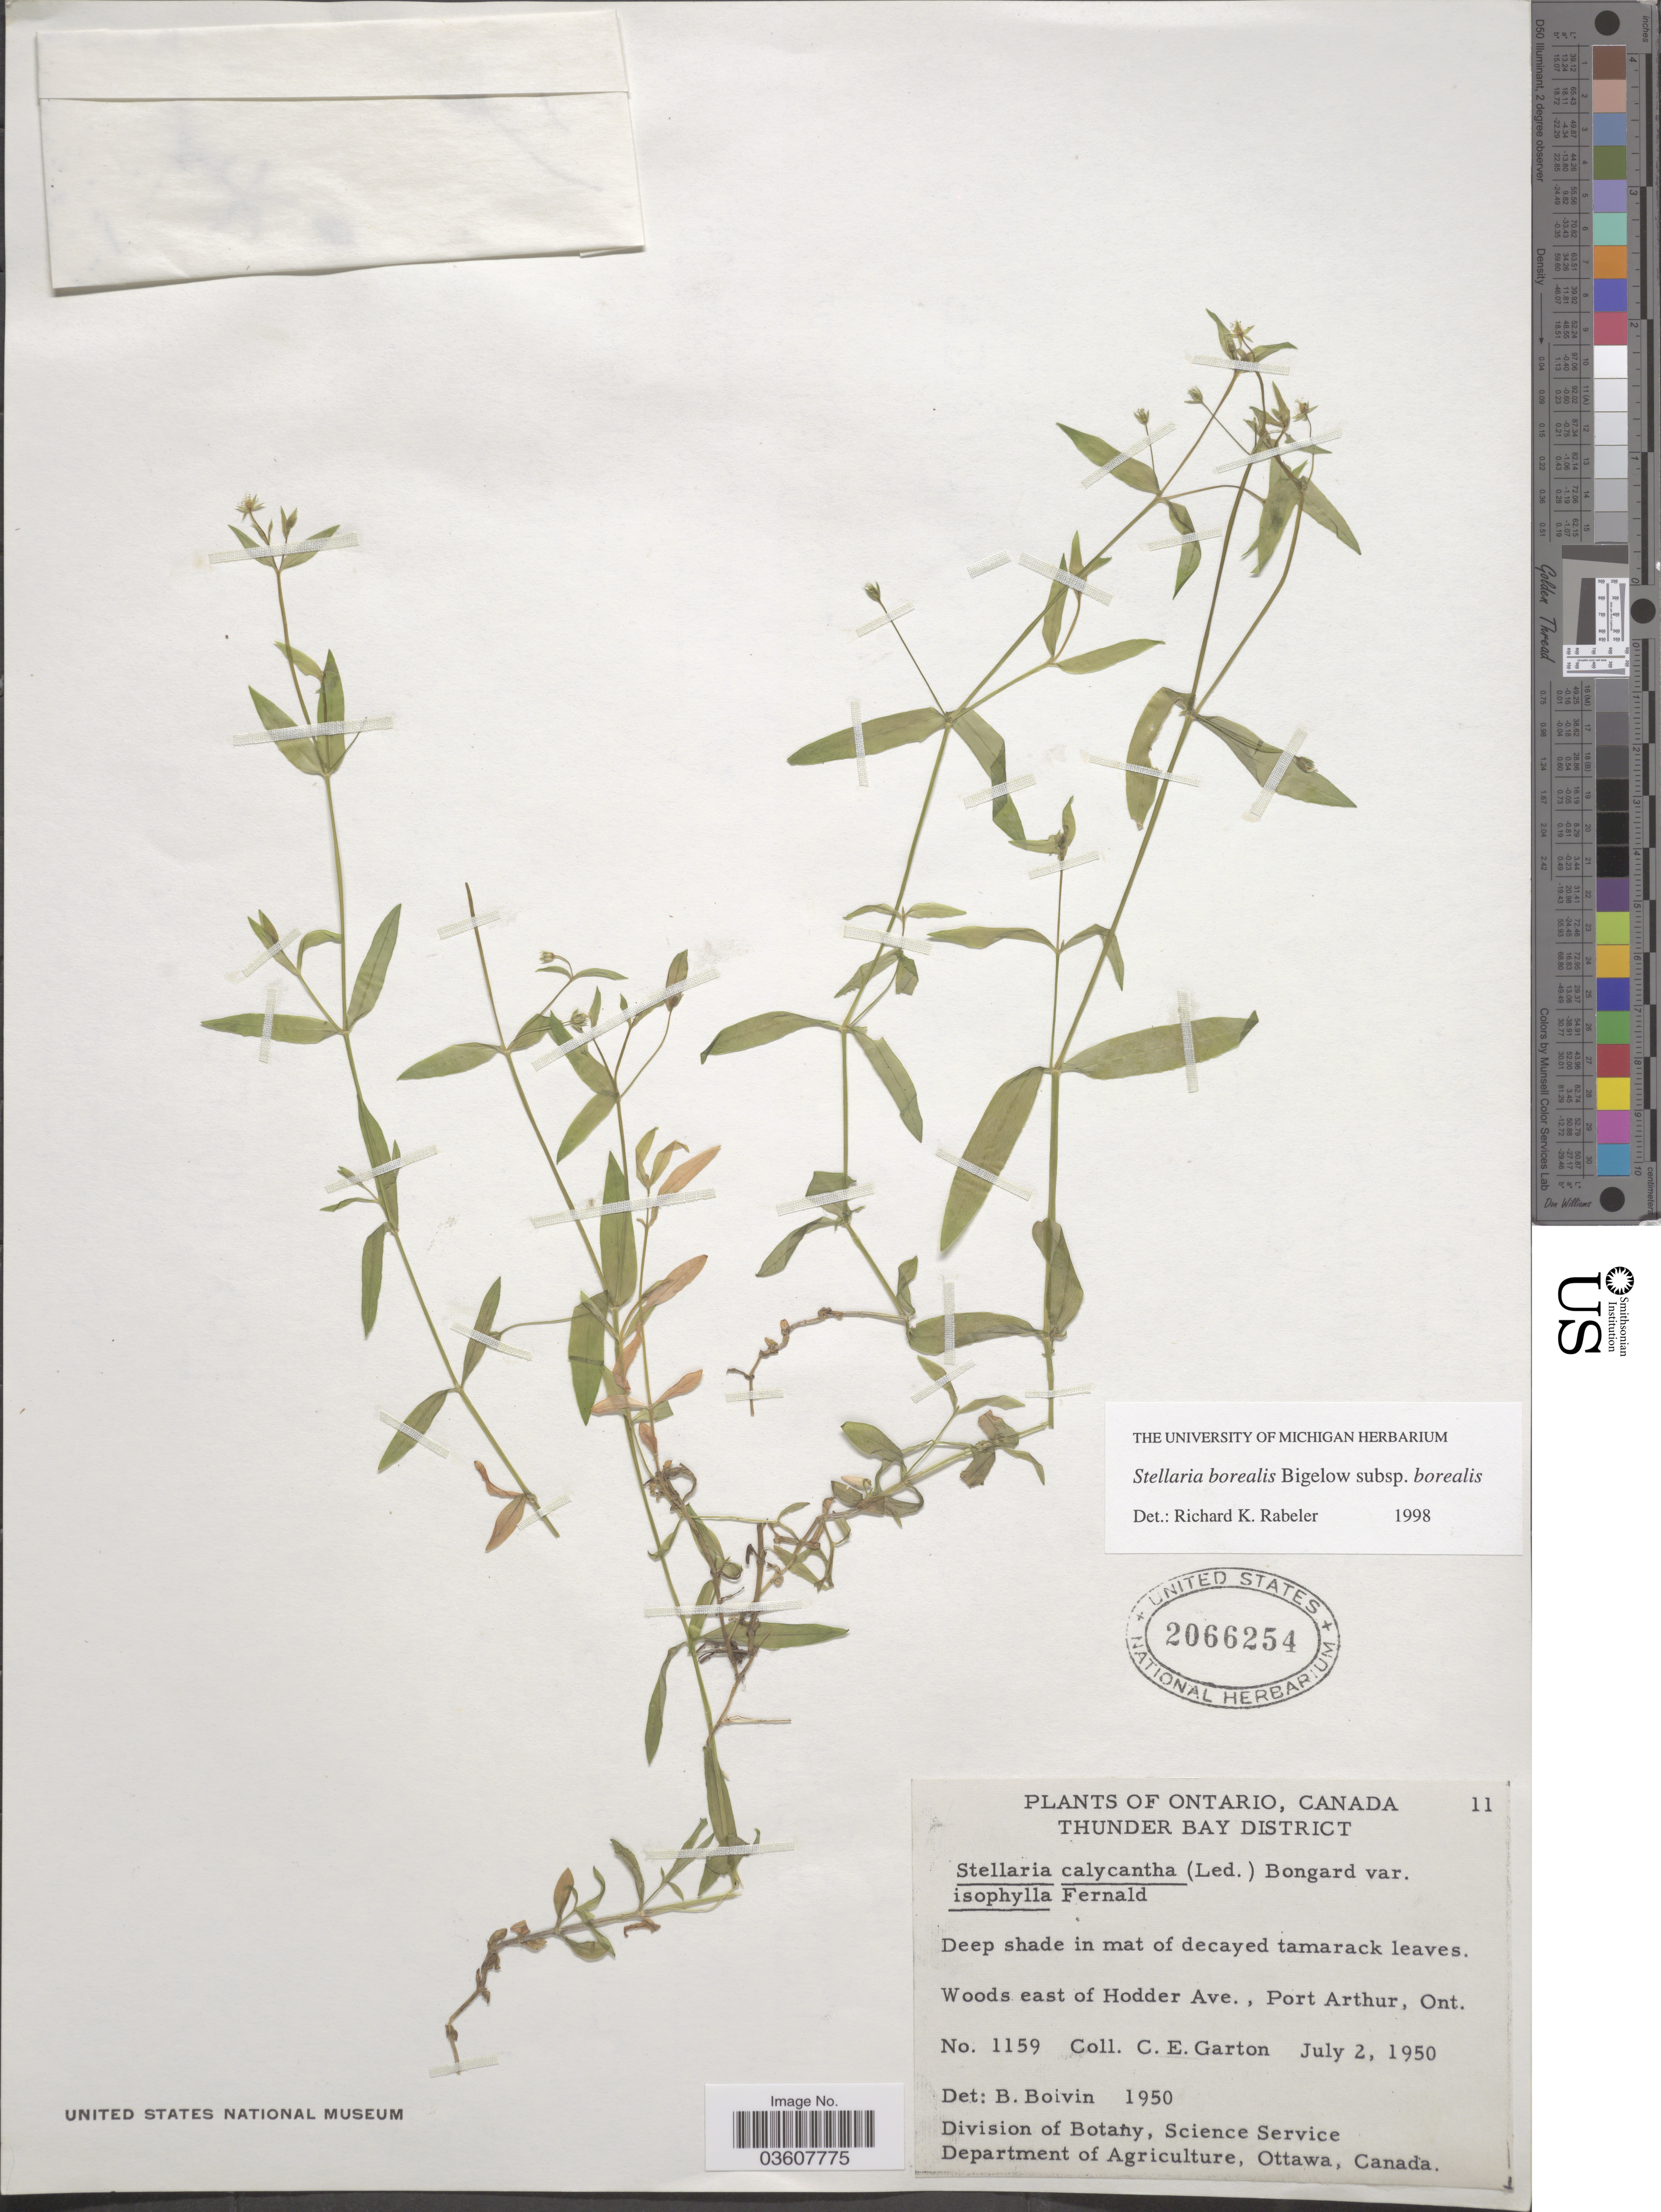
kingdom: Plantae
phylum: Tracheophyta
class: Magnoliopsida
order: Caryophyllales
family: Caryophyllaceae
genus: Stellaria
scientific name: Stellaria borealis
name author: Bigelow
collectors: C. E. Garton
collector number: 1159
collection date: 1950-07-02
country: Canada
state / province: Ontario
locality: Thunder Bay District. Woods east of Hodder Ave., Port Arthur.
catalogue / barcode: US 2066254